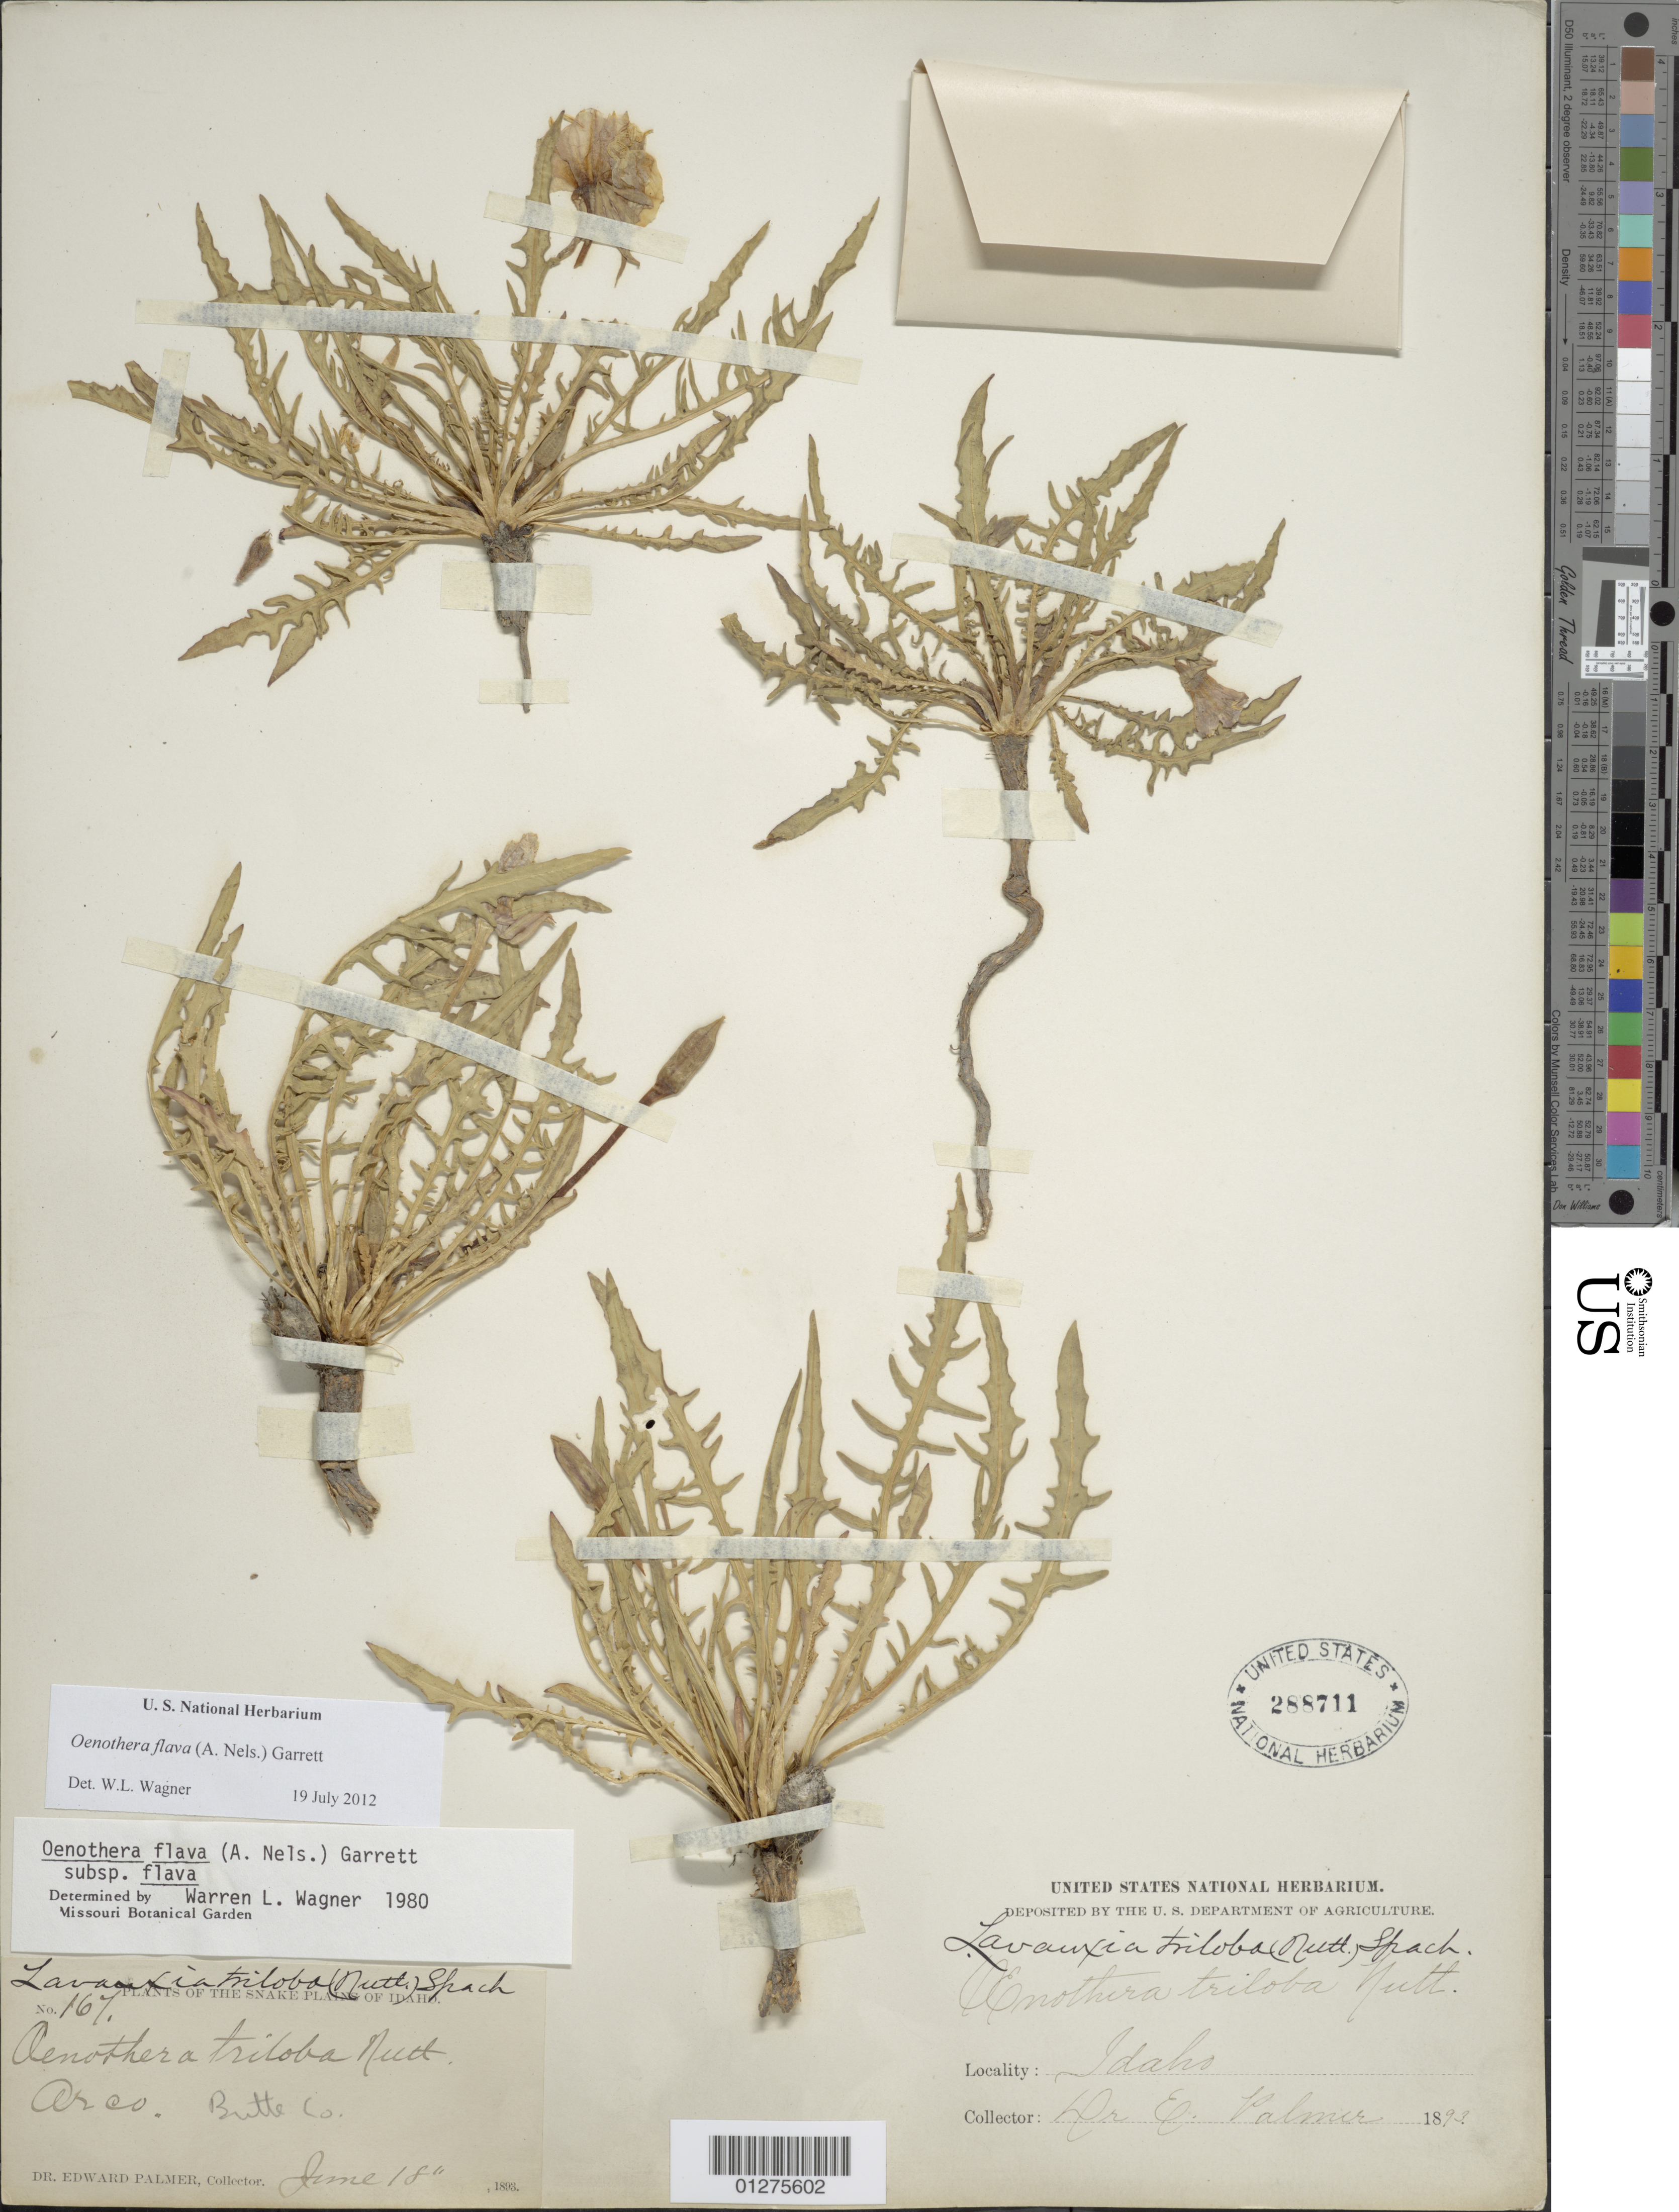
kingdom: Plantae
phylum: Tracheophyta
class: Magnoliopsida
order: Myrtales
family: Onagraceae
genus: Oenothera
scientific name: Oenothera flava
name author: (A. Nelson) Garrett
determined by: Wagner, W. L., (BOT), Smithsonian Institution - National Museum of Natural History (UNITED STATES)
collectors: E. Palmer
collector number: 167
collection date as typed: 18 Jun 1893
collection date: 1893-06-18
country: United States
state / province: Idaho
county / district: Butte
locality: Arco.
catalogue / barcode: US 288711